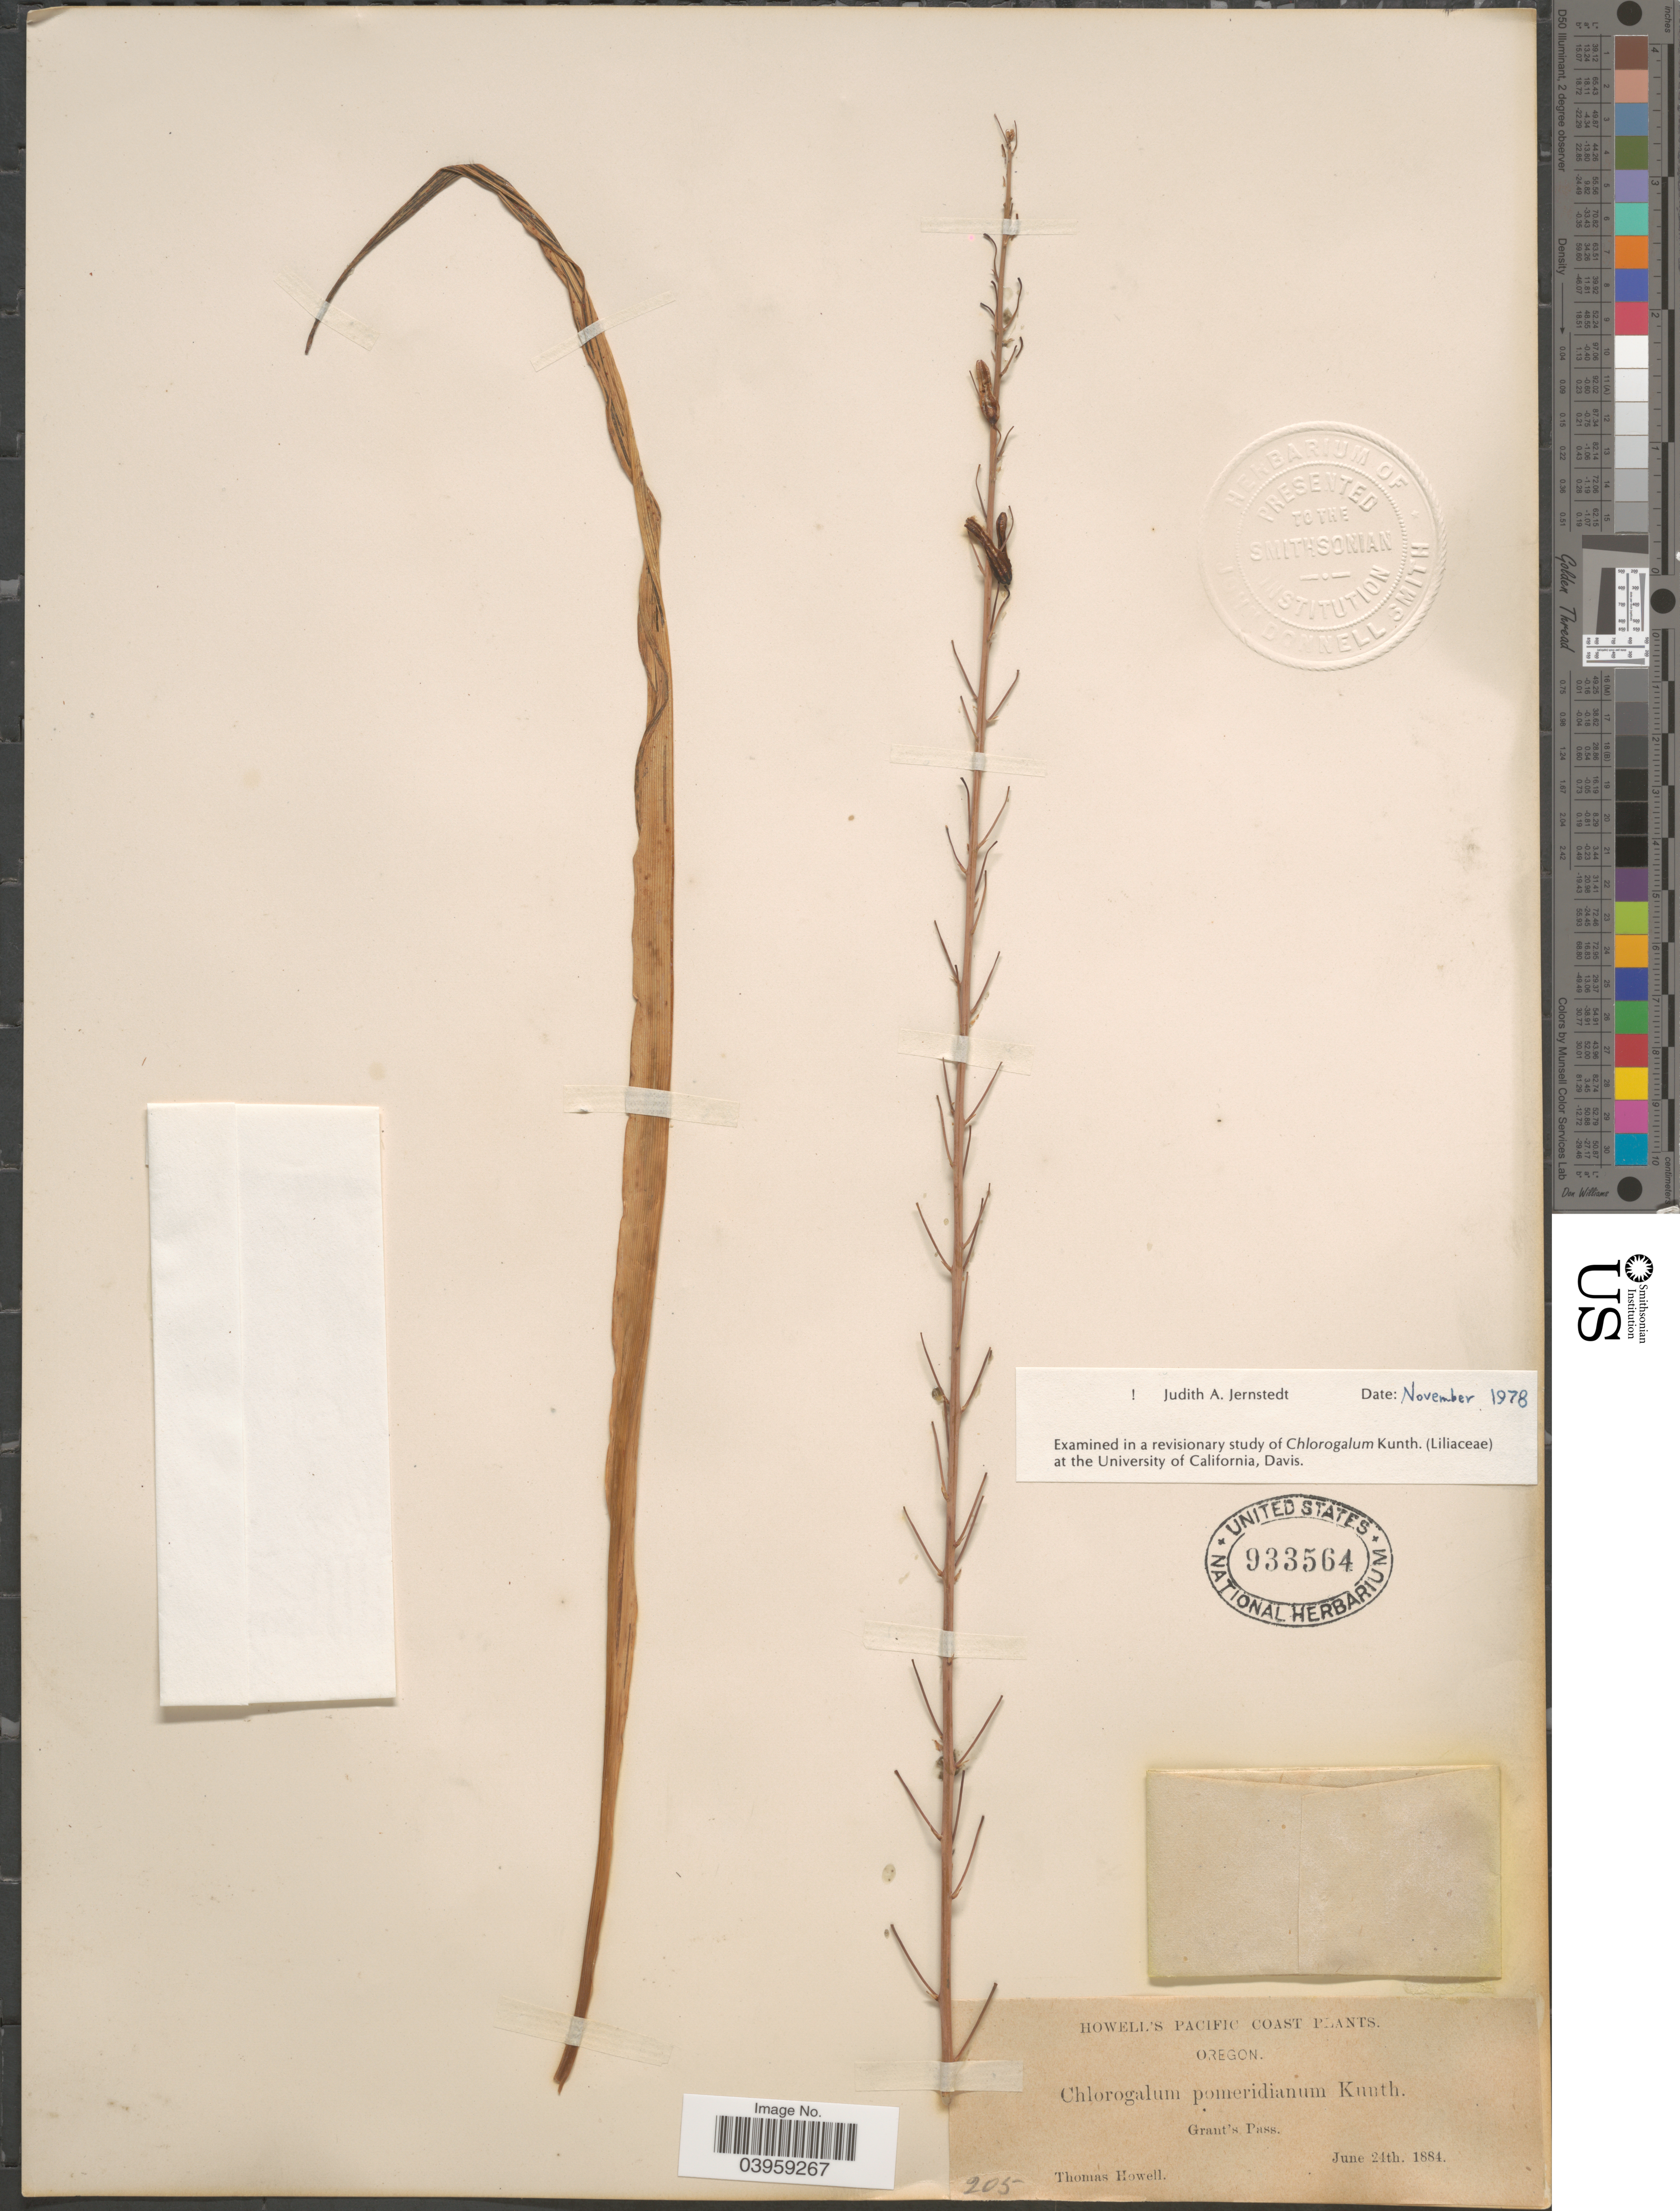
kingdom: Plantae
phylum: Tracheophyta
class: Liliopsida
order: Asparagales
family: Asparagaceae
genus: Chlorogalum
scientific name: Chlorogalum pomeridianum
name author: (DC.) Kunth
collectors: T. Howell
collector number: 205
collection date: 1884-06-24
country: United States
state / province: Oregon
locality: Pacific Coast. Grant's Pass.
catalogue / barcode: US 933564